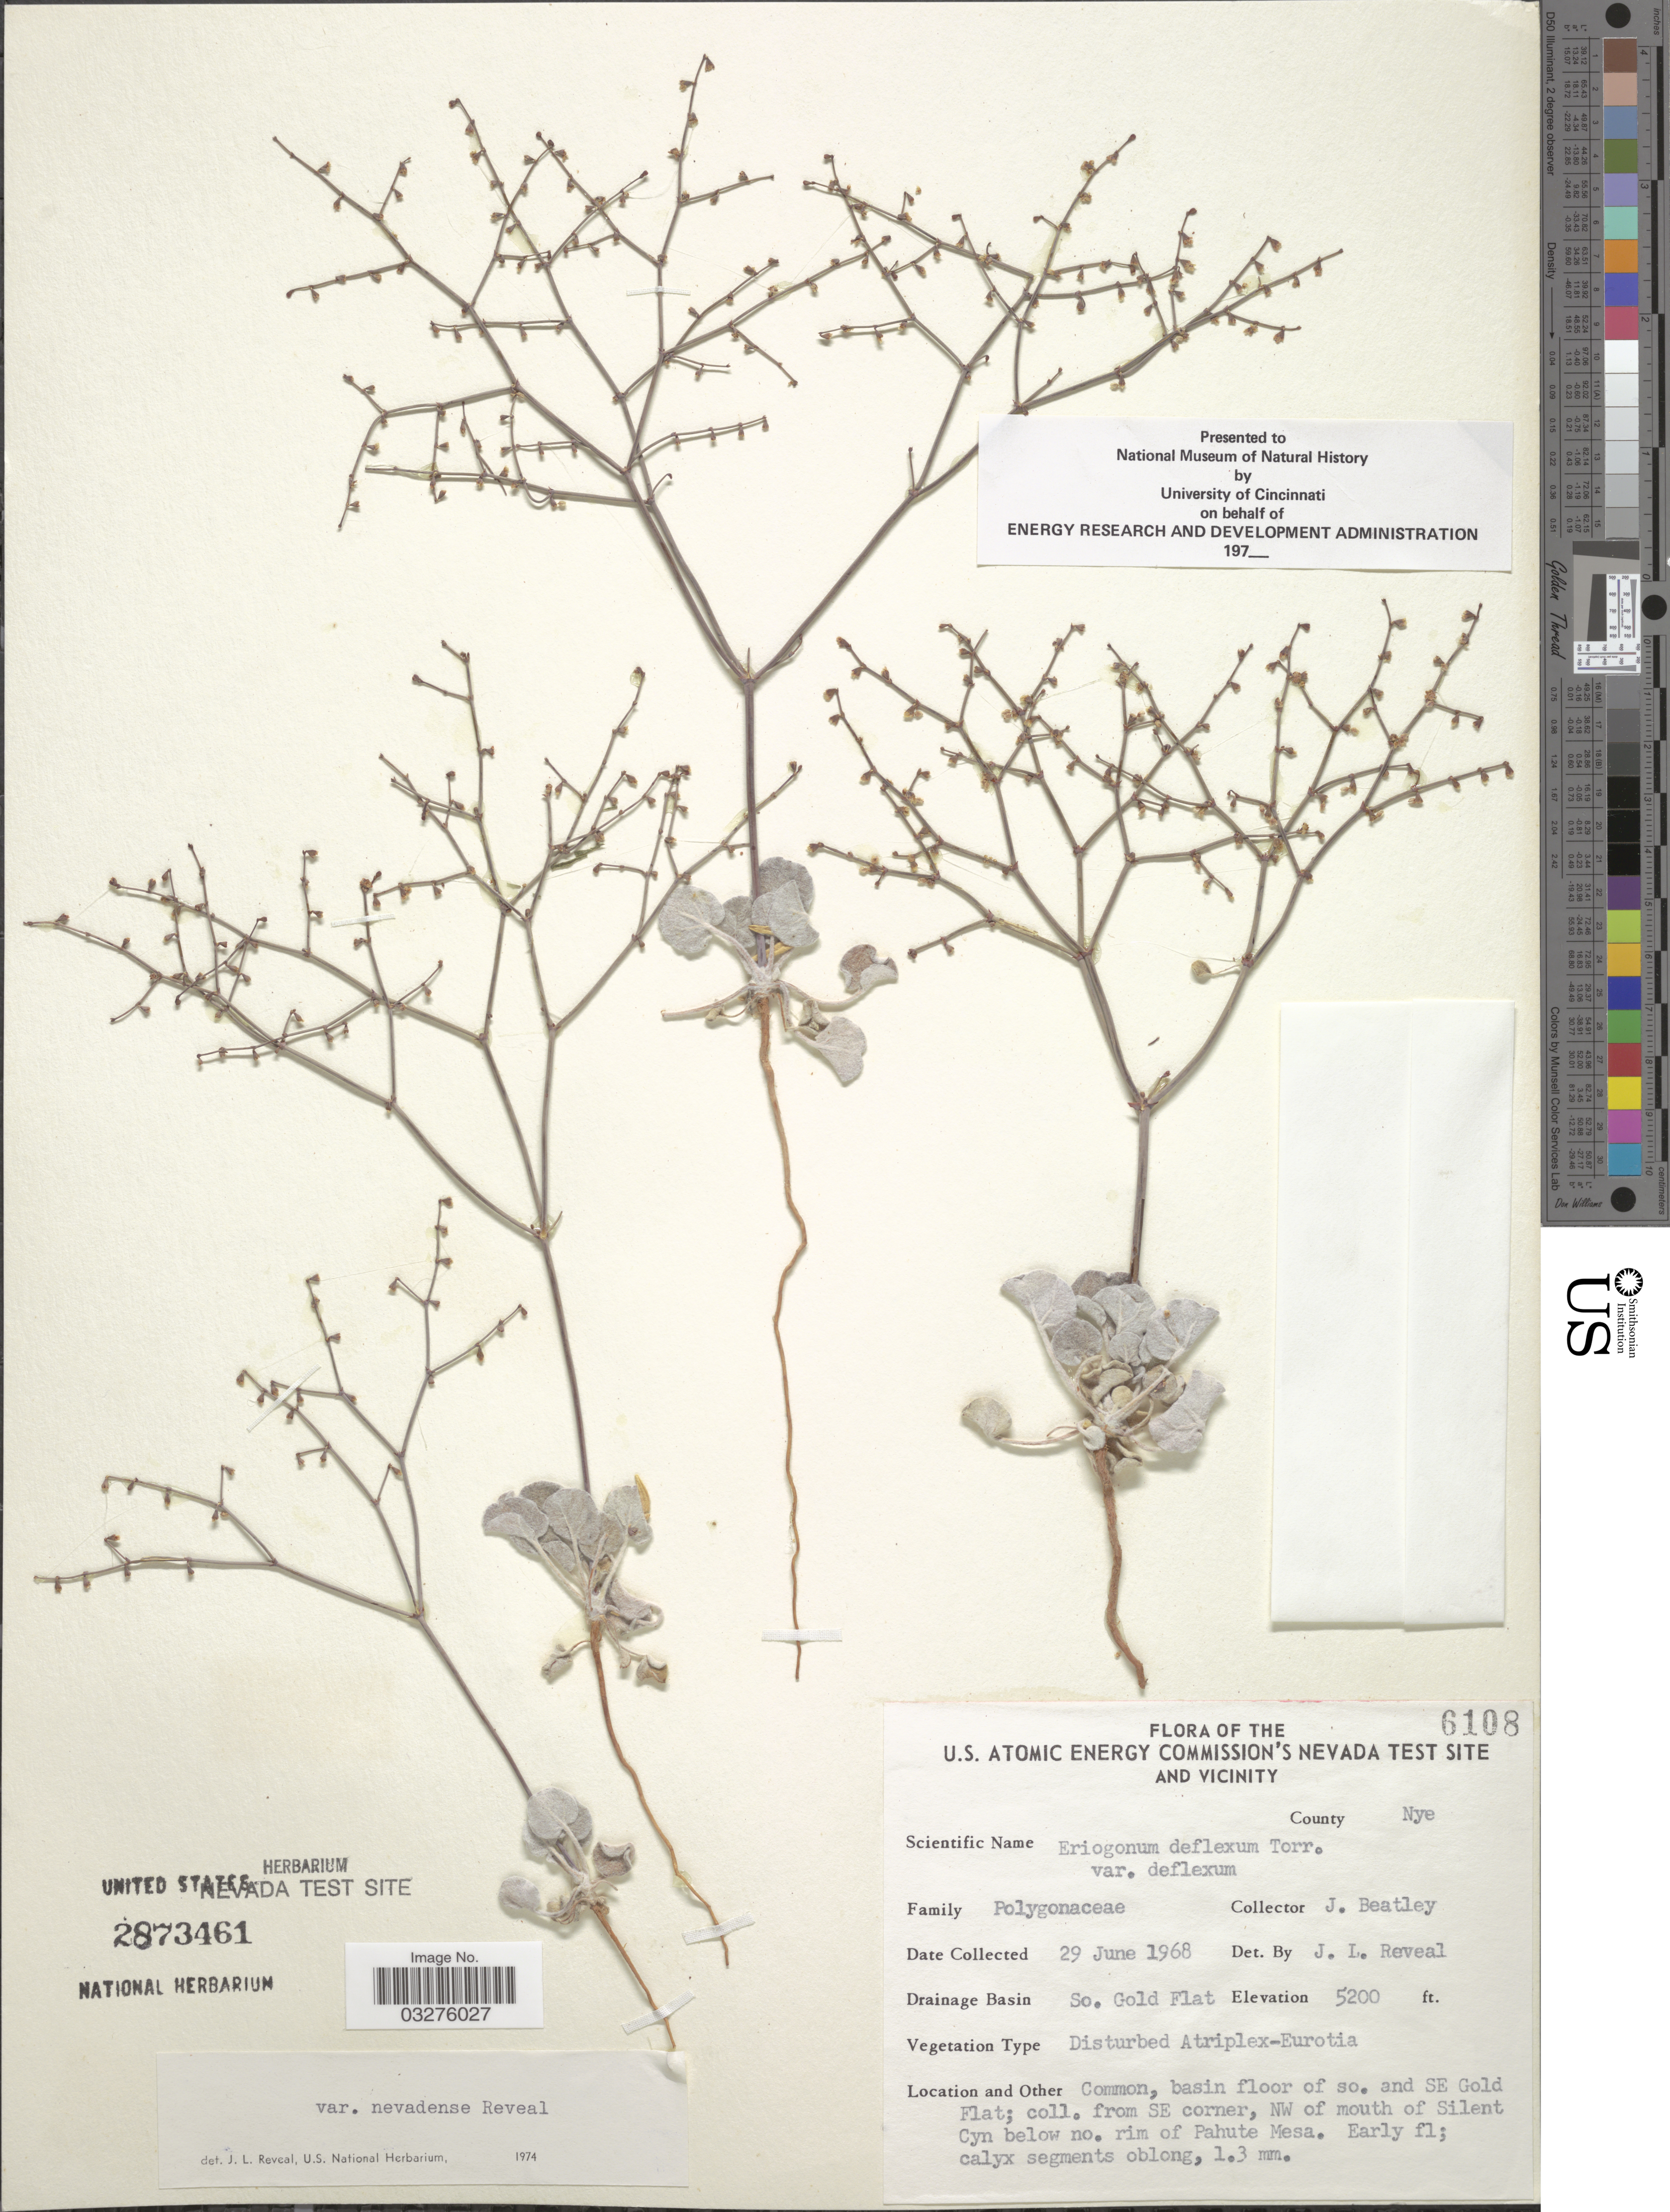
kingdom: Plantae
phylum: Tracheophyta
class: Magnoliopsida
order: Caryophyllales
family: Polygonaceae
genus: Eriogonum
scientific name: Eriogonum deflexum var. nevadense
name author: Reveal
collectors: J. C. Beatley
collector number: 6108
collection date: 1968-06-29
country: United States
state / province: Nevada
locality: The U.S. Atomic Energy Commission's Nevada Test Site and vicinity. County Nye. Drainage Basin So. Gold Flat. Basin floor of so. and SE Gold Flat; SE corner, NW of mouth of Silent Cyn below no. rim of Pahute Mesa.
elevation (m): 1585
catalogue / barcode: US 2873461